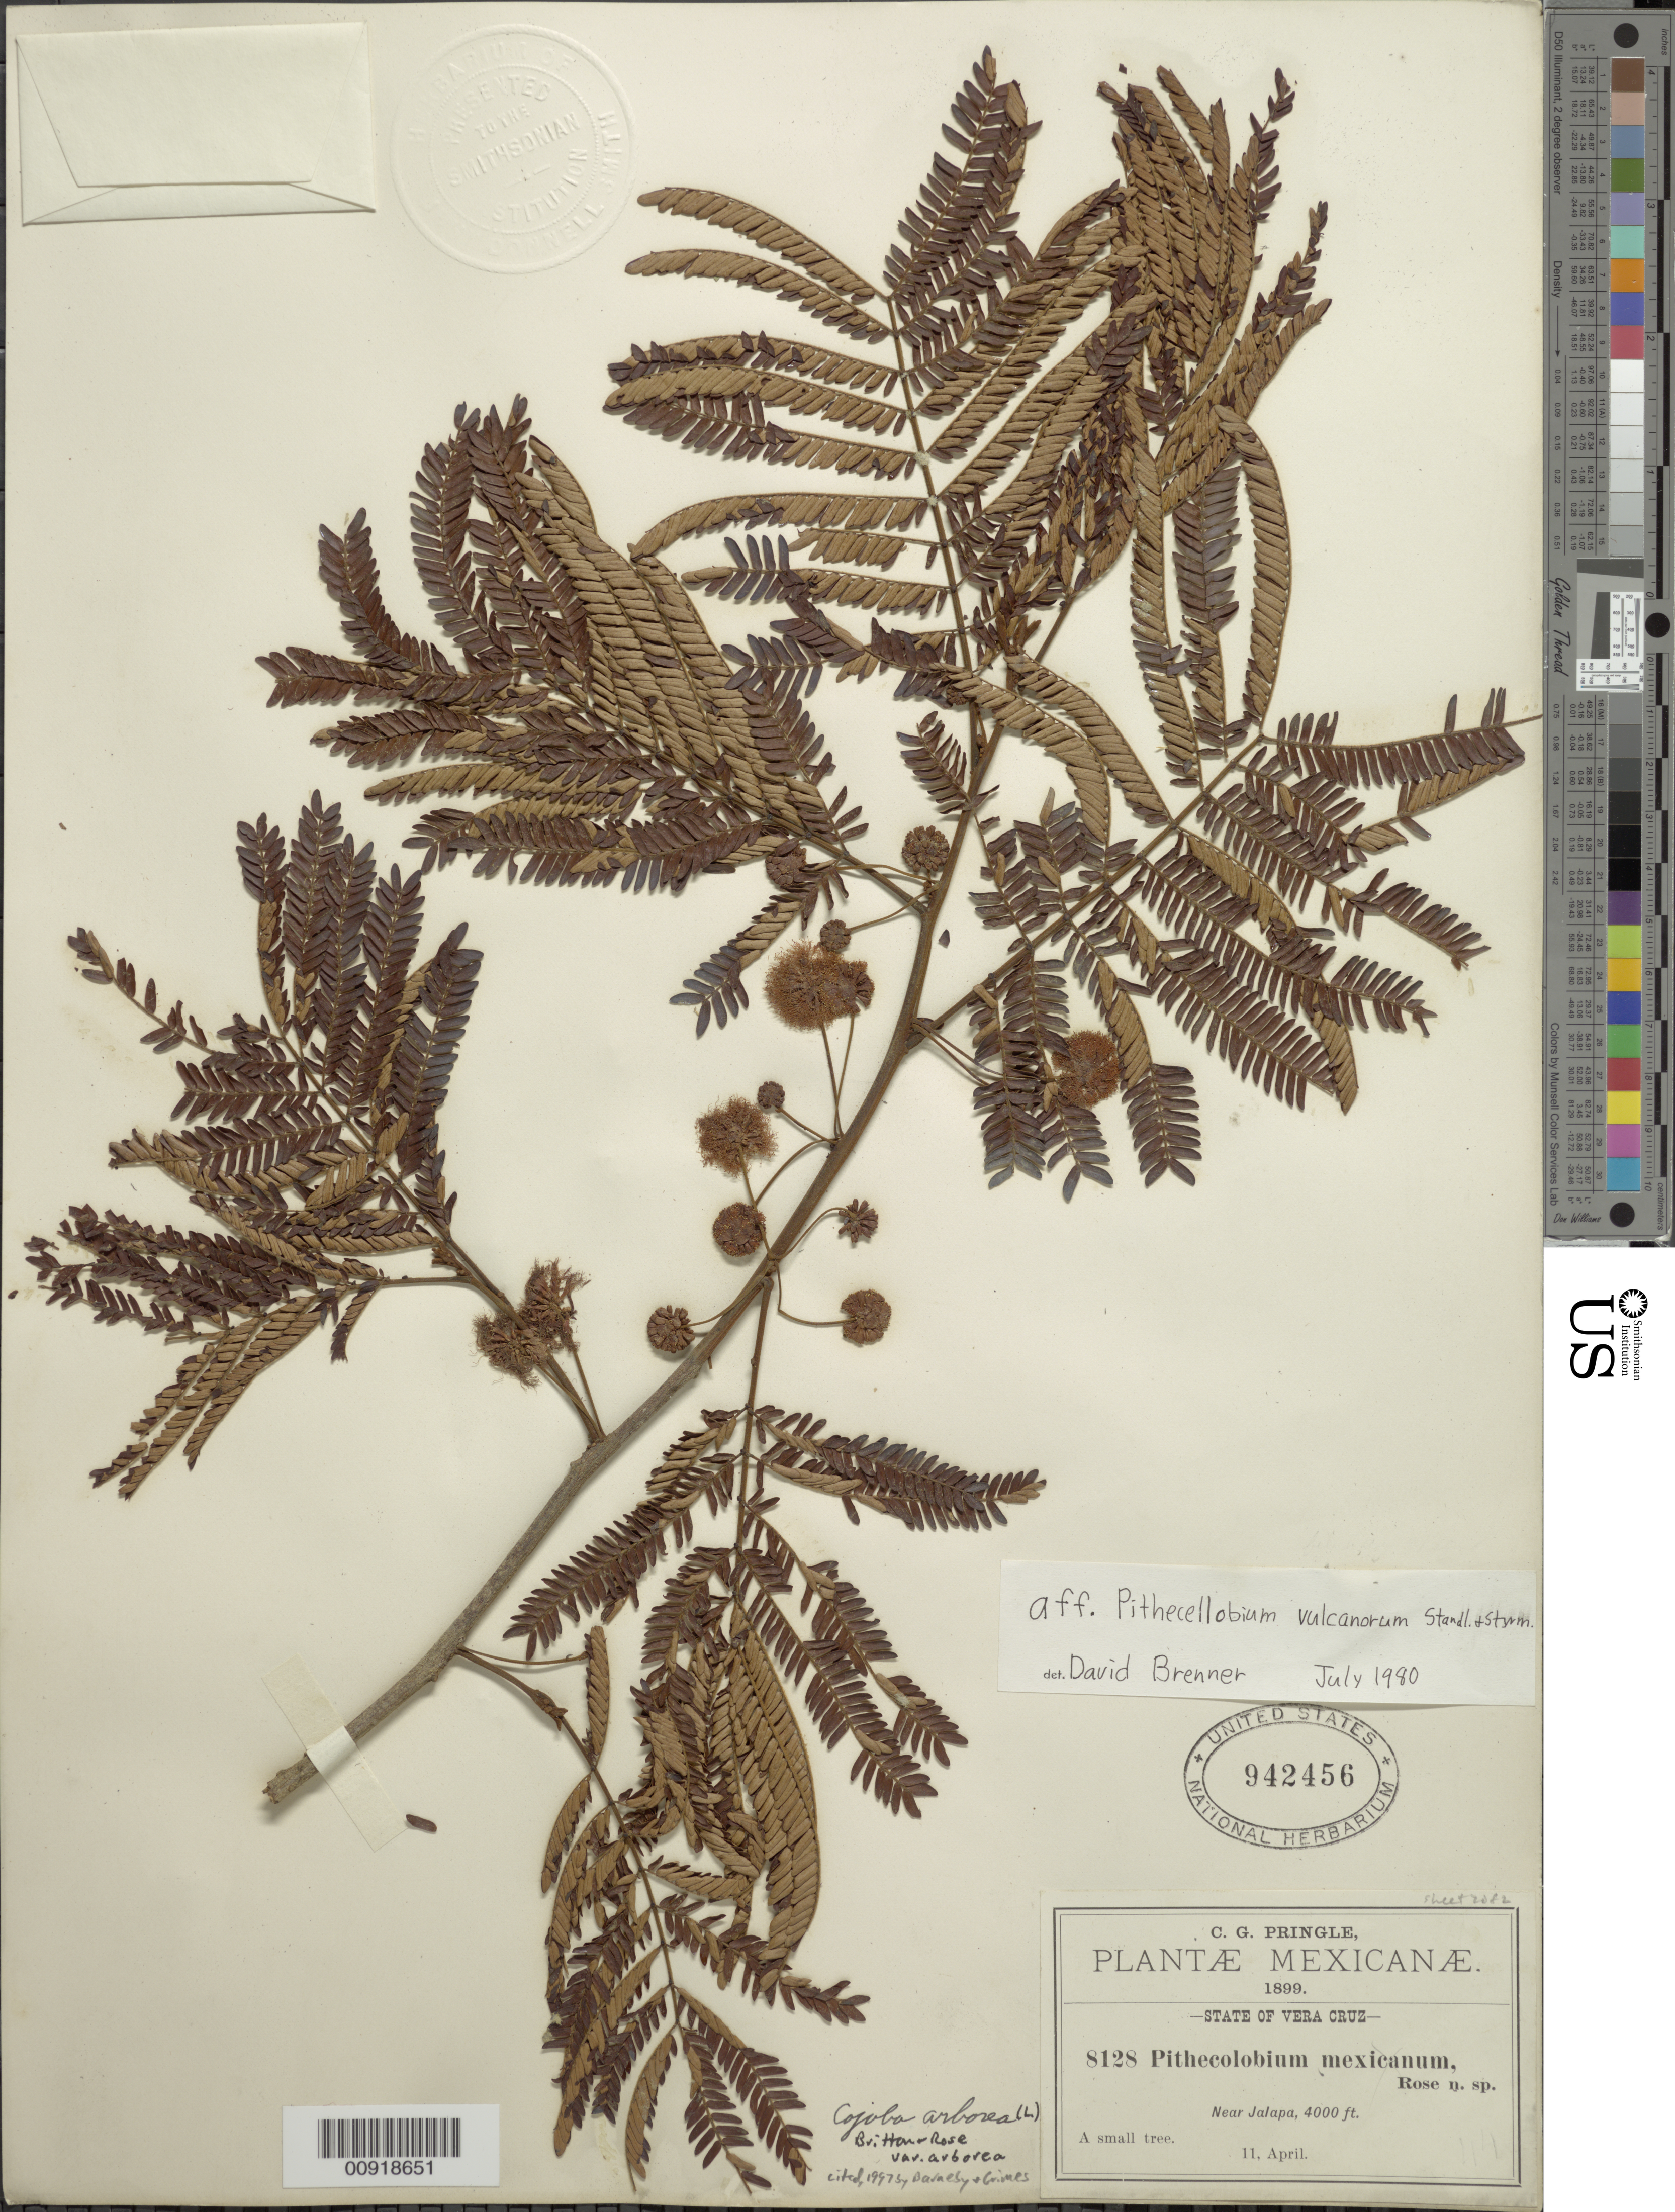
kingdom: Plantae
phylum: Tracheophyta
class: Magnoliopsida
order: Fabales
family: Fabaceae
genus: Cojoba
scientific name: Cojoba arborea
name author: (L.) Britton & Rose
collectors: C. G. Pringle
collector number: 8128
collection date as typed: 11 Apr 1899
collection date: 1899-04-11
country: Mexico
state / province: Veracruz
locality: Near Jalapa, State of Veracruz.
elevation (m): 1219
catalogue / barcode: US 942456